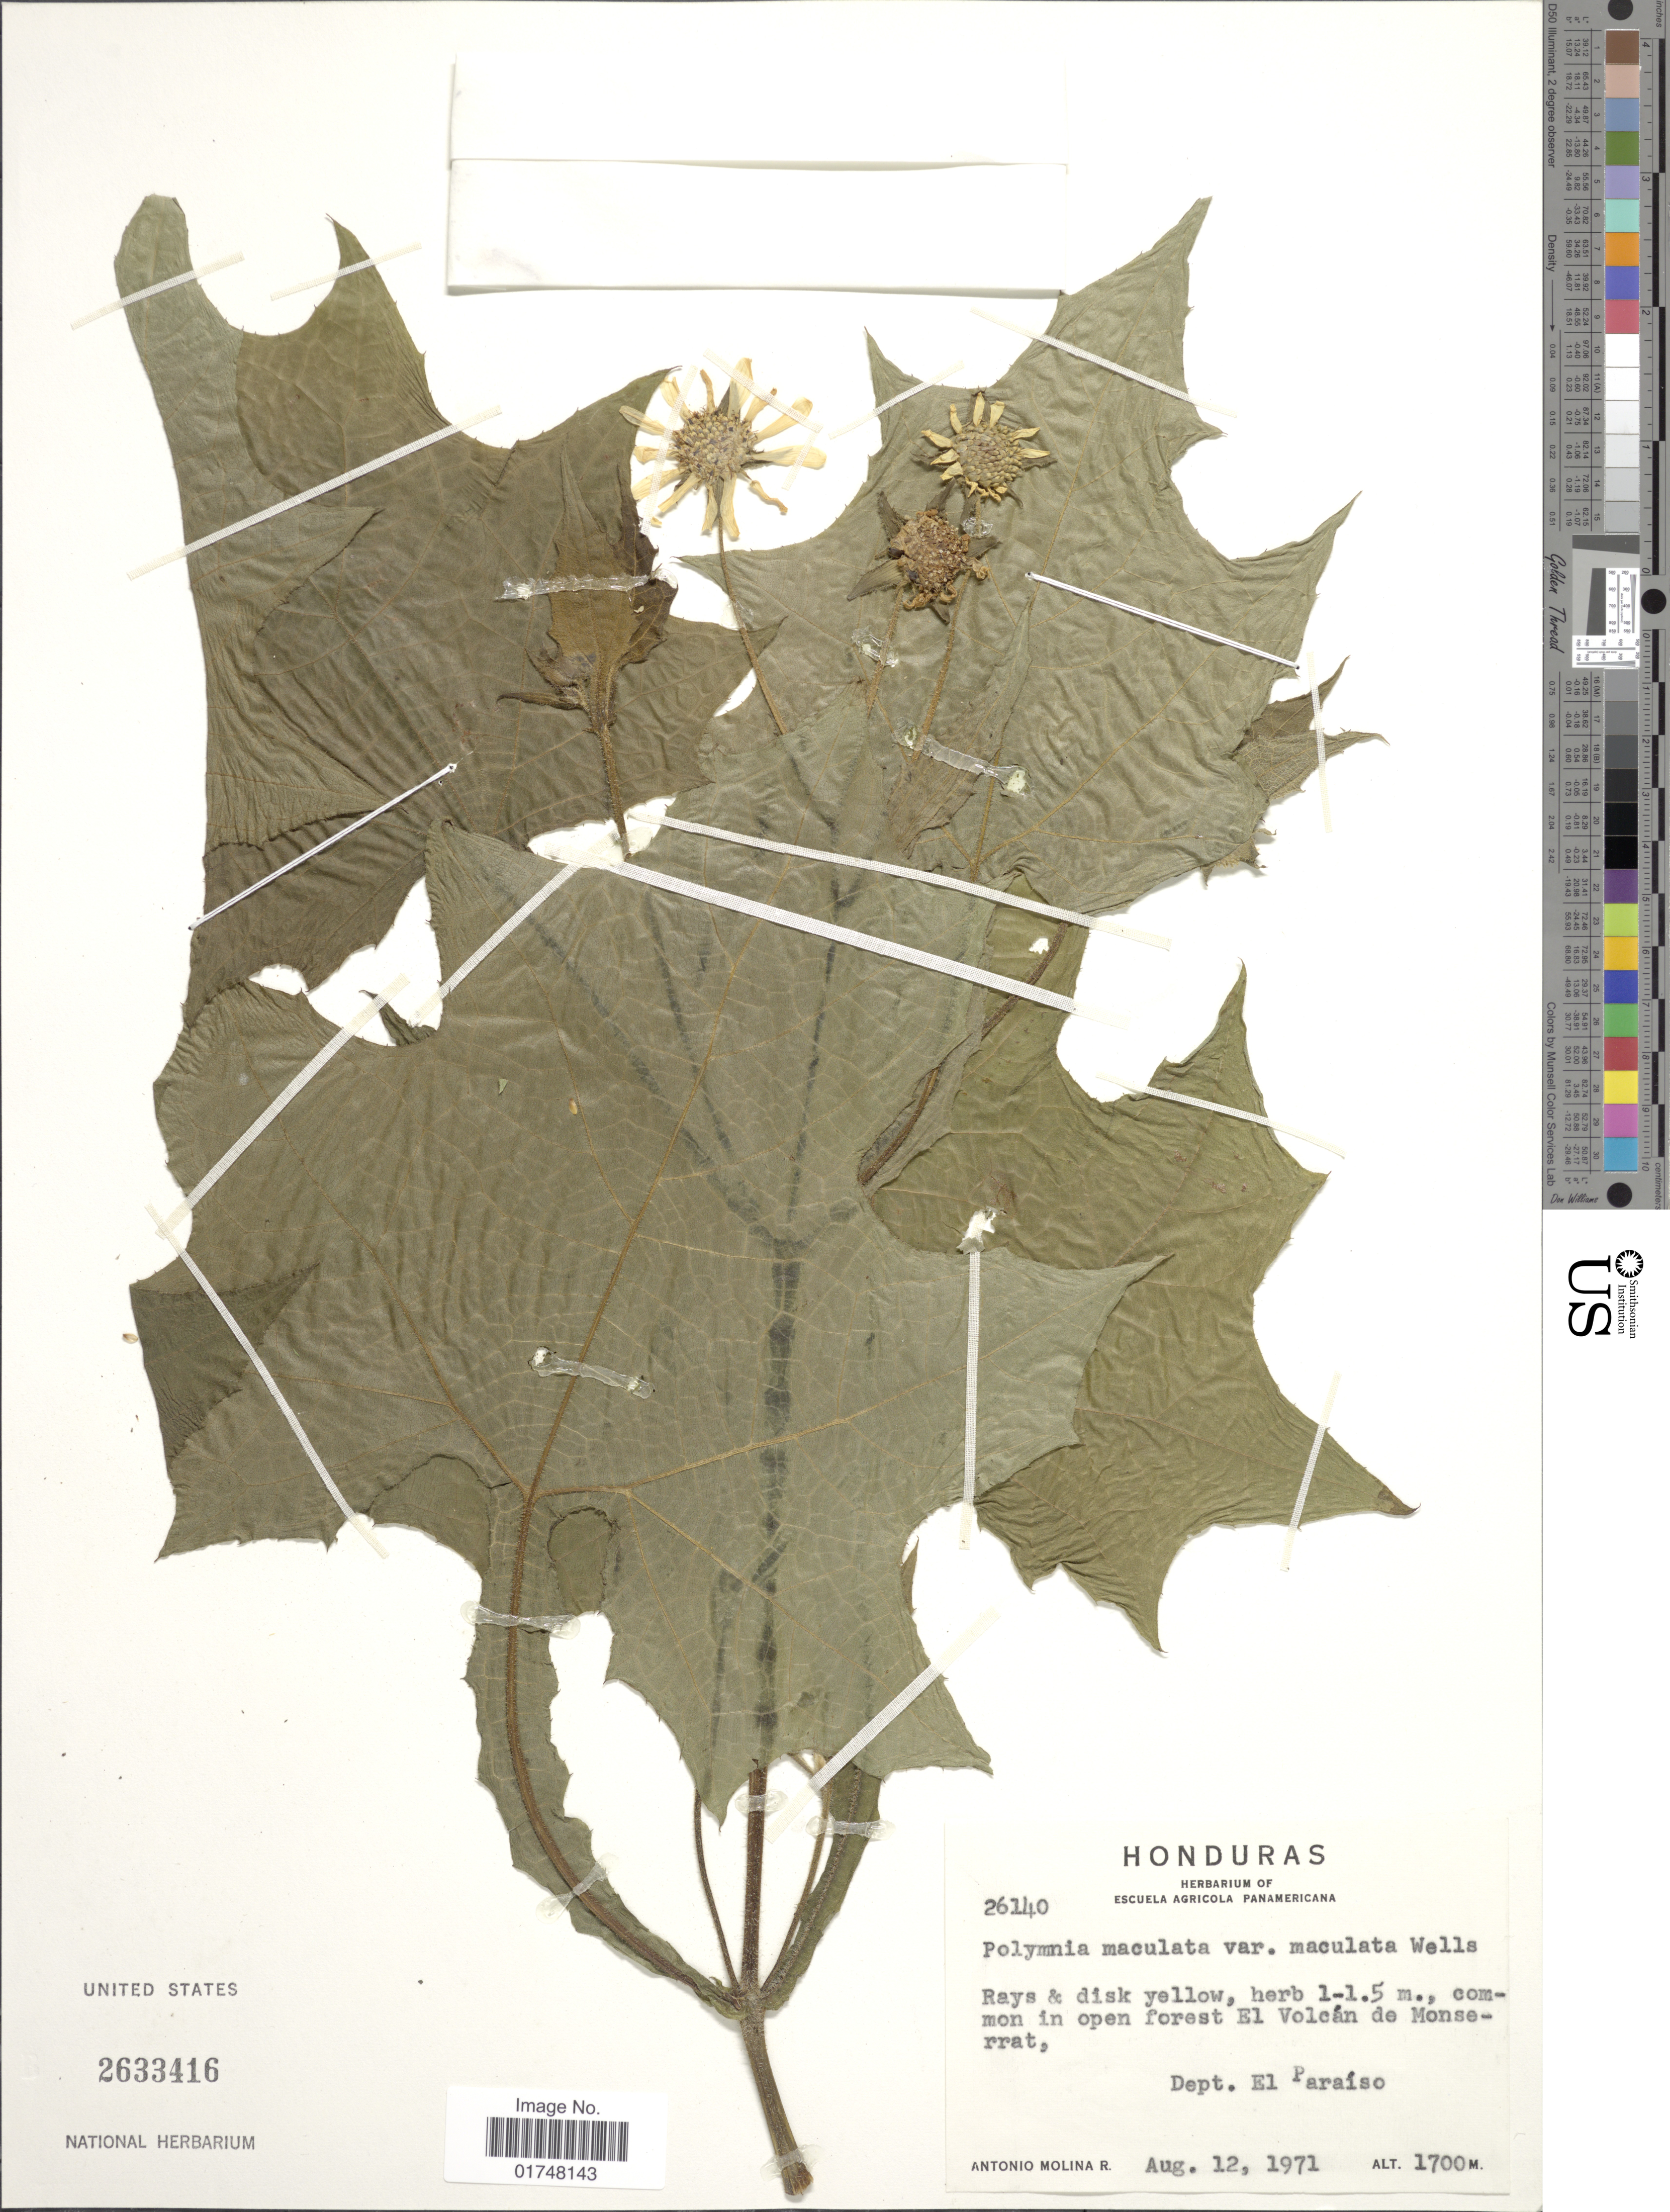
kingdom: Plantae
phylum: Tracheophyta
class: Magnoliopsida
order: Asterales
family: Asteraceae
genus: Smallanthus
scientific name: Smallanthus maculatus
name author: (Cav.) H. Rob.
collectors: A. Molina R.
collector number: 26140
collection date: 1971-08-12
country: Honduras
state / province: El Paraíso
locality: El Volcan de Monserrat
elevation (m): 1700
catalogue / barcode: US 2633416